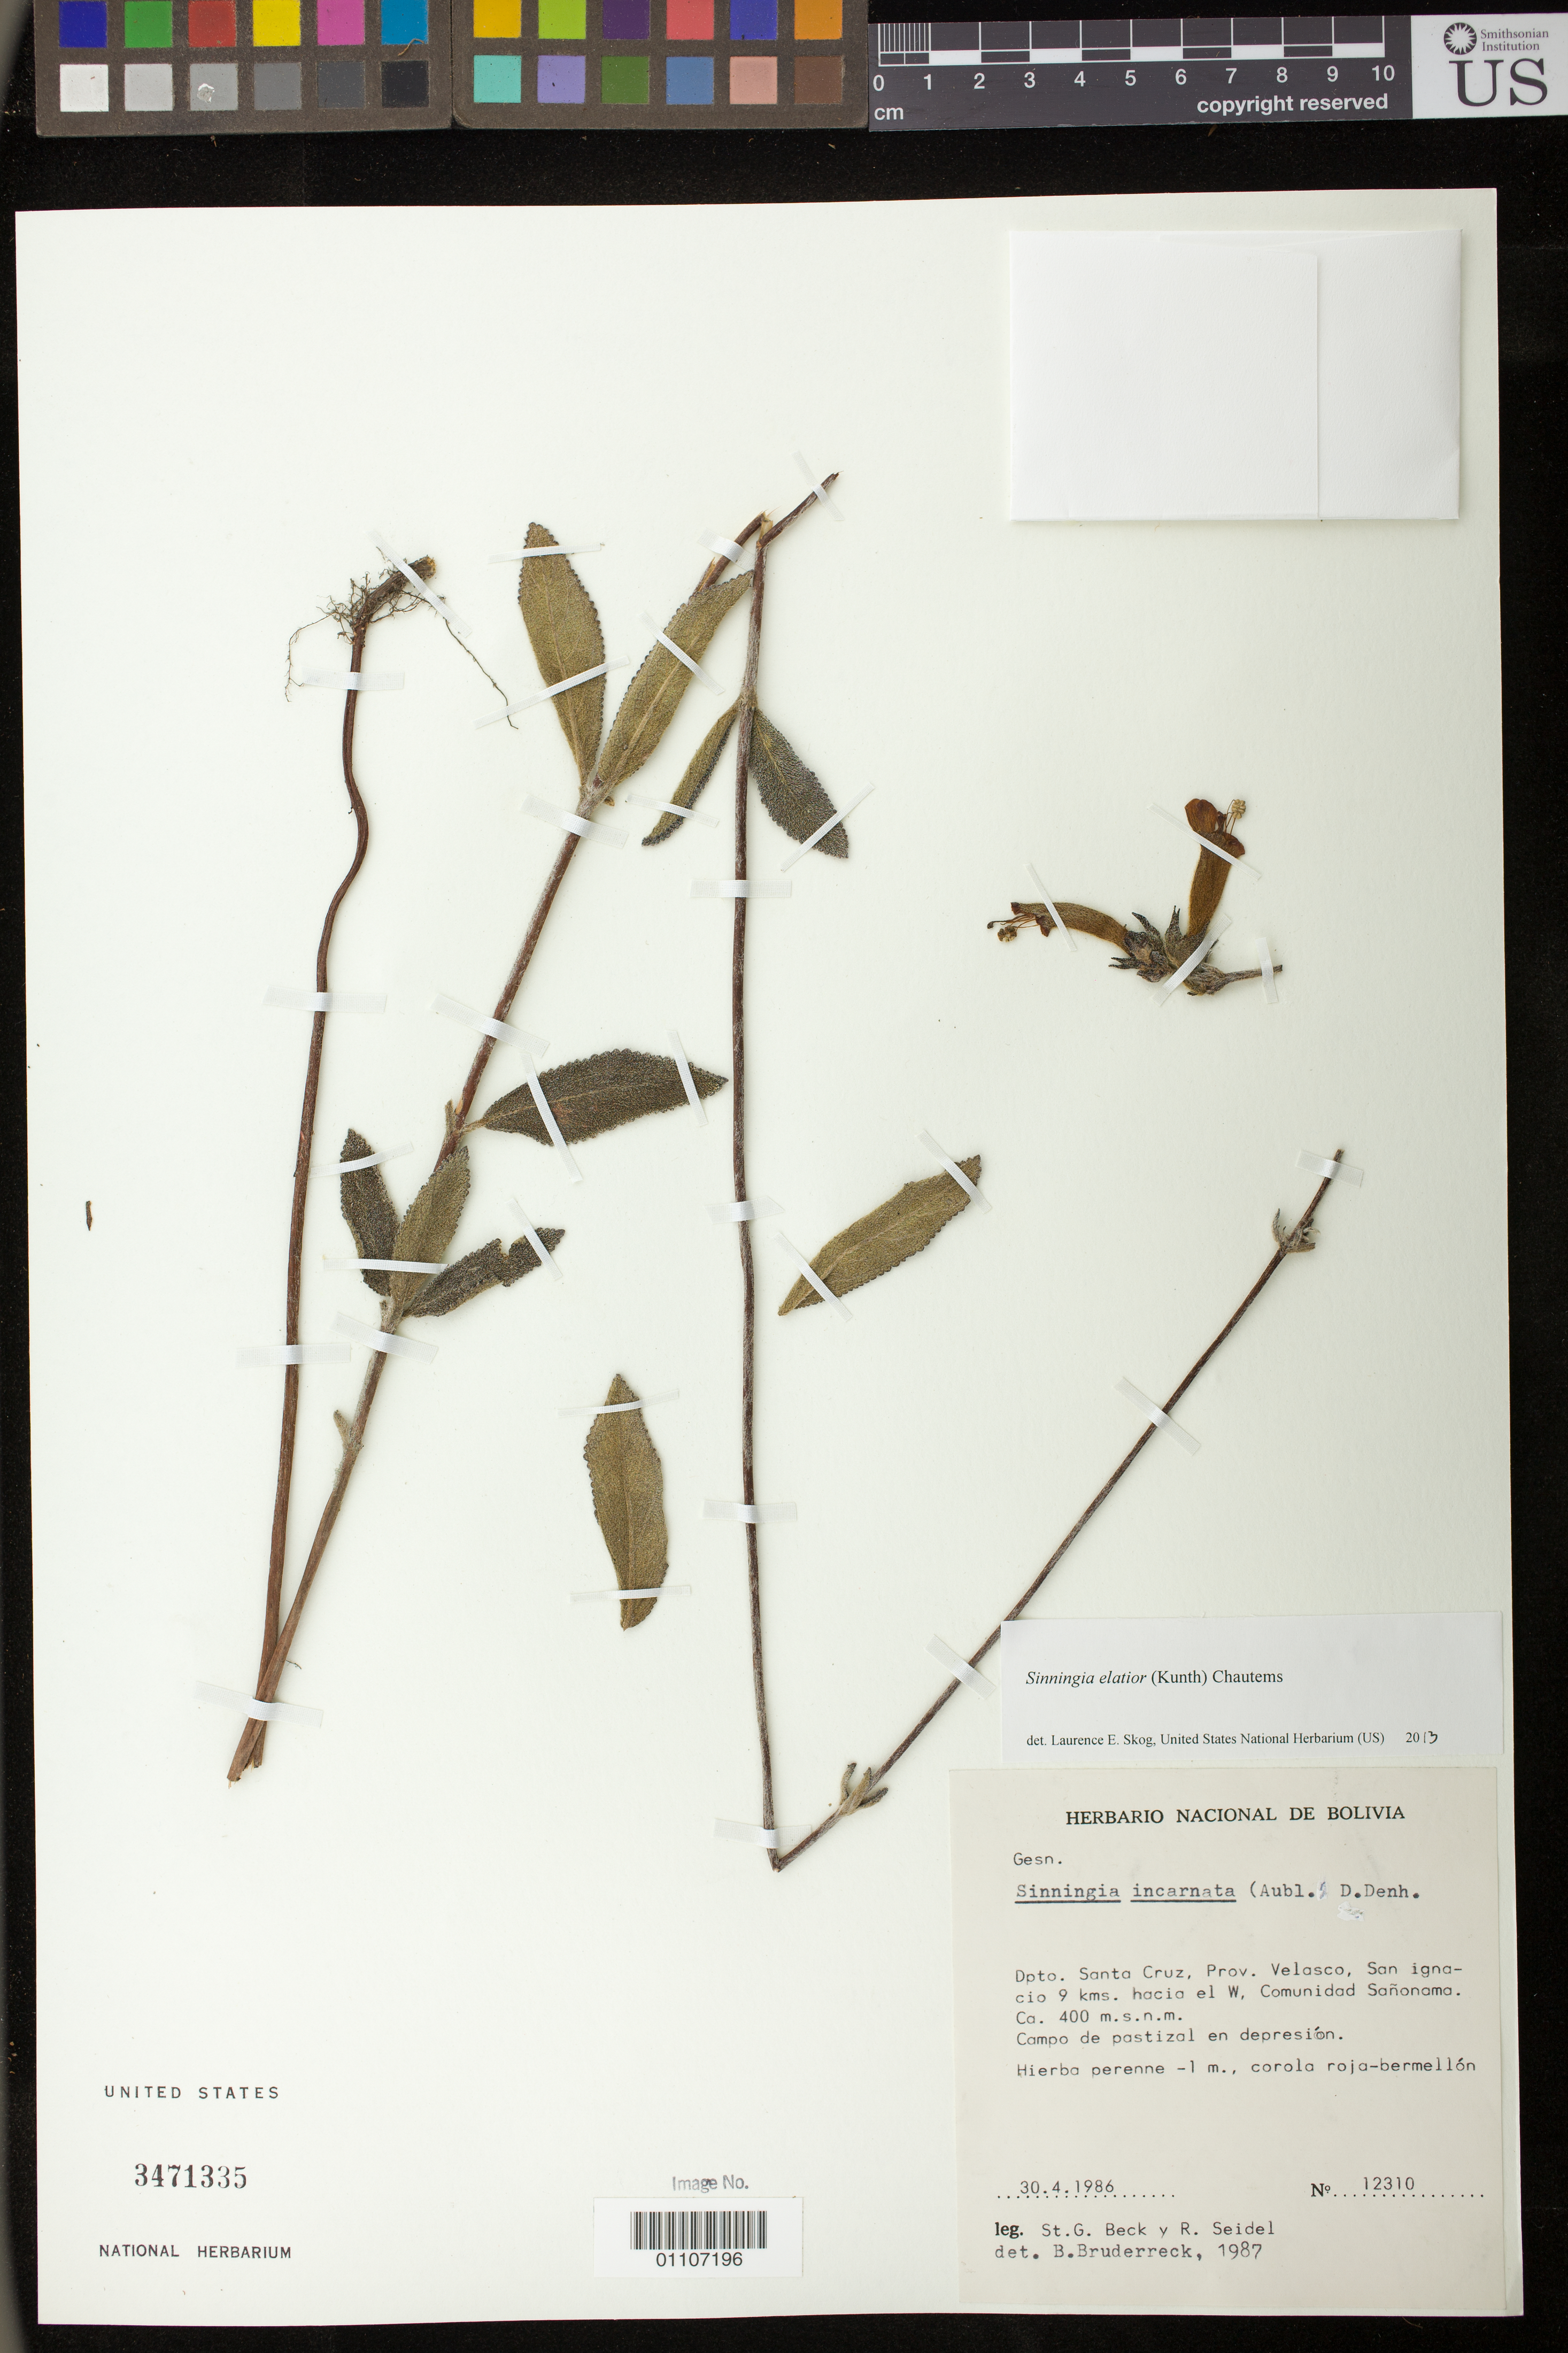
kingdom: Plantae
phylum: Tracheophyta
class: Magnoliopsida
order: Lamiales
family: Gesneriaceae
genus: Sinningia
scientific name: Sinningia elatior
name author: (Kunth) Chautems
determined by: Skog, Laurence E.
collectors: S. G. Beck & R. Seidel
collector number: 12310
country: Bolivia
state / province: Santa Cruz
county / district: Velasco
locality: San Ignacio de Velasco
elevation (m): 410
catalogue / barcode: US 3471335